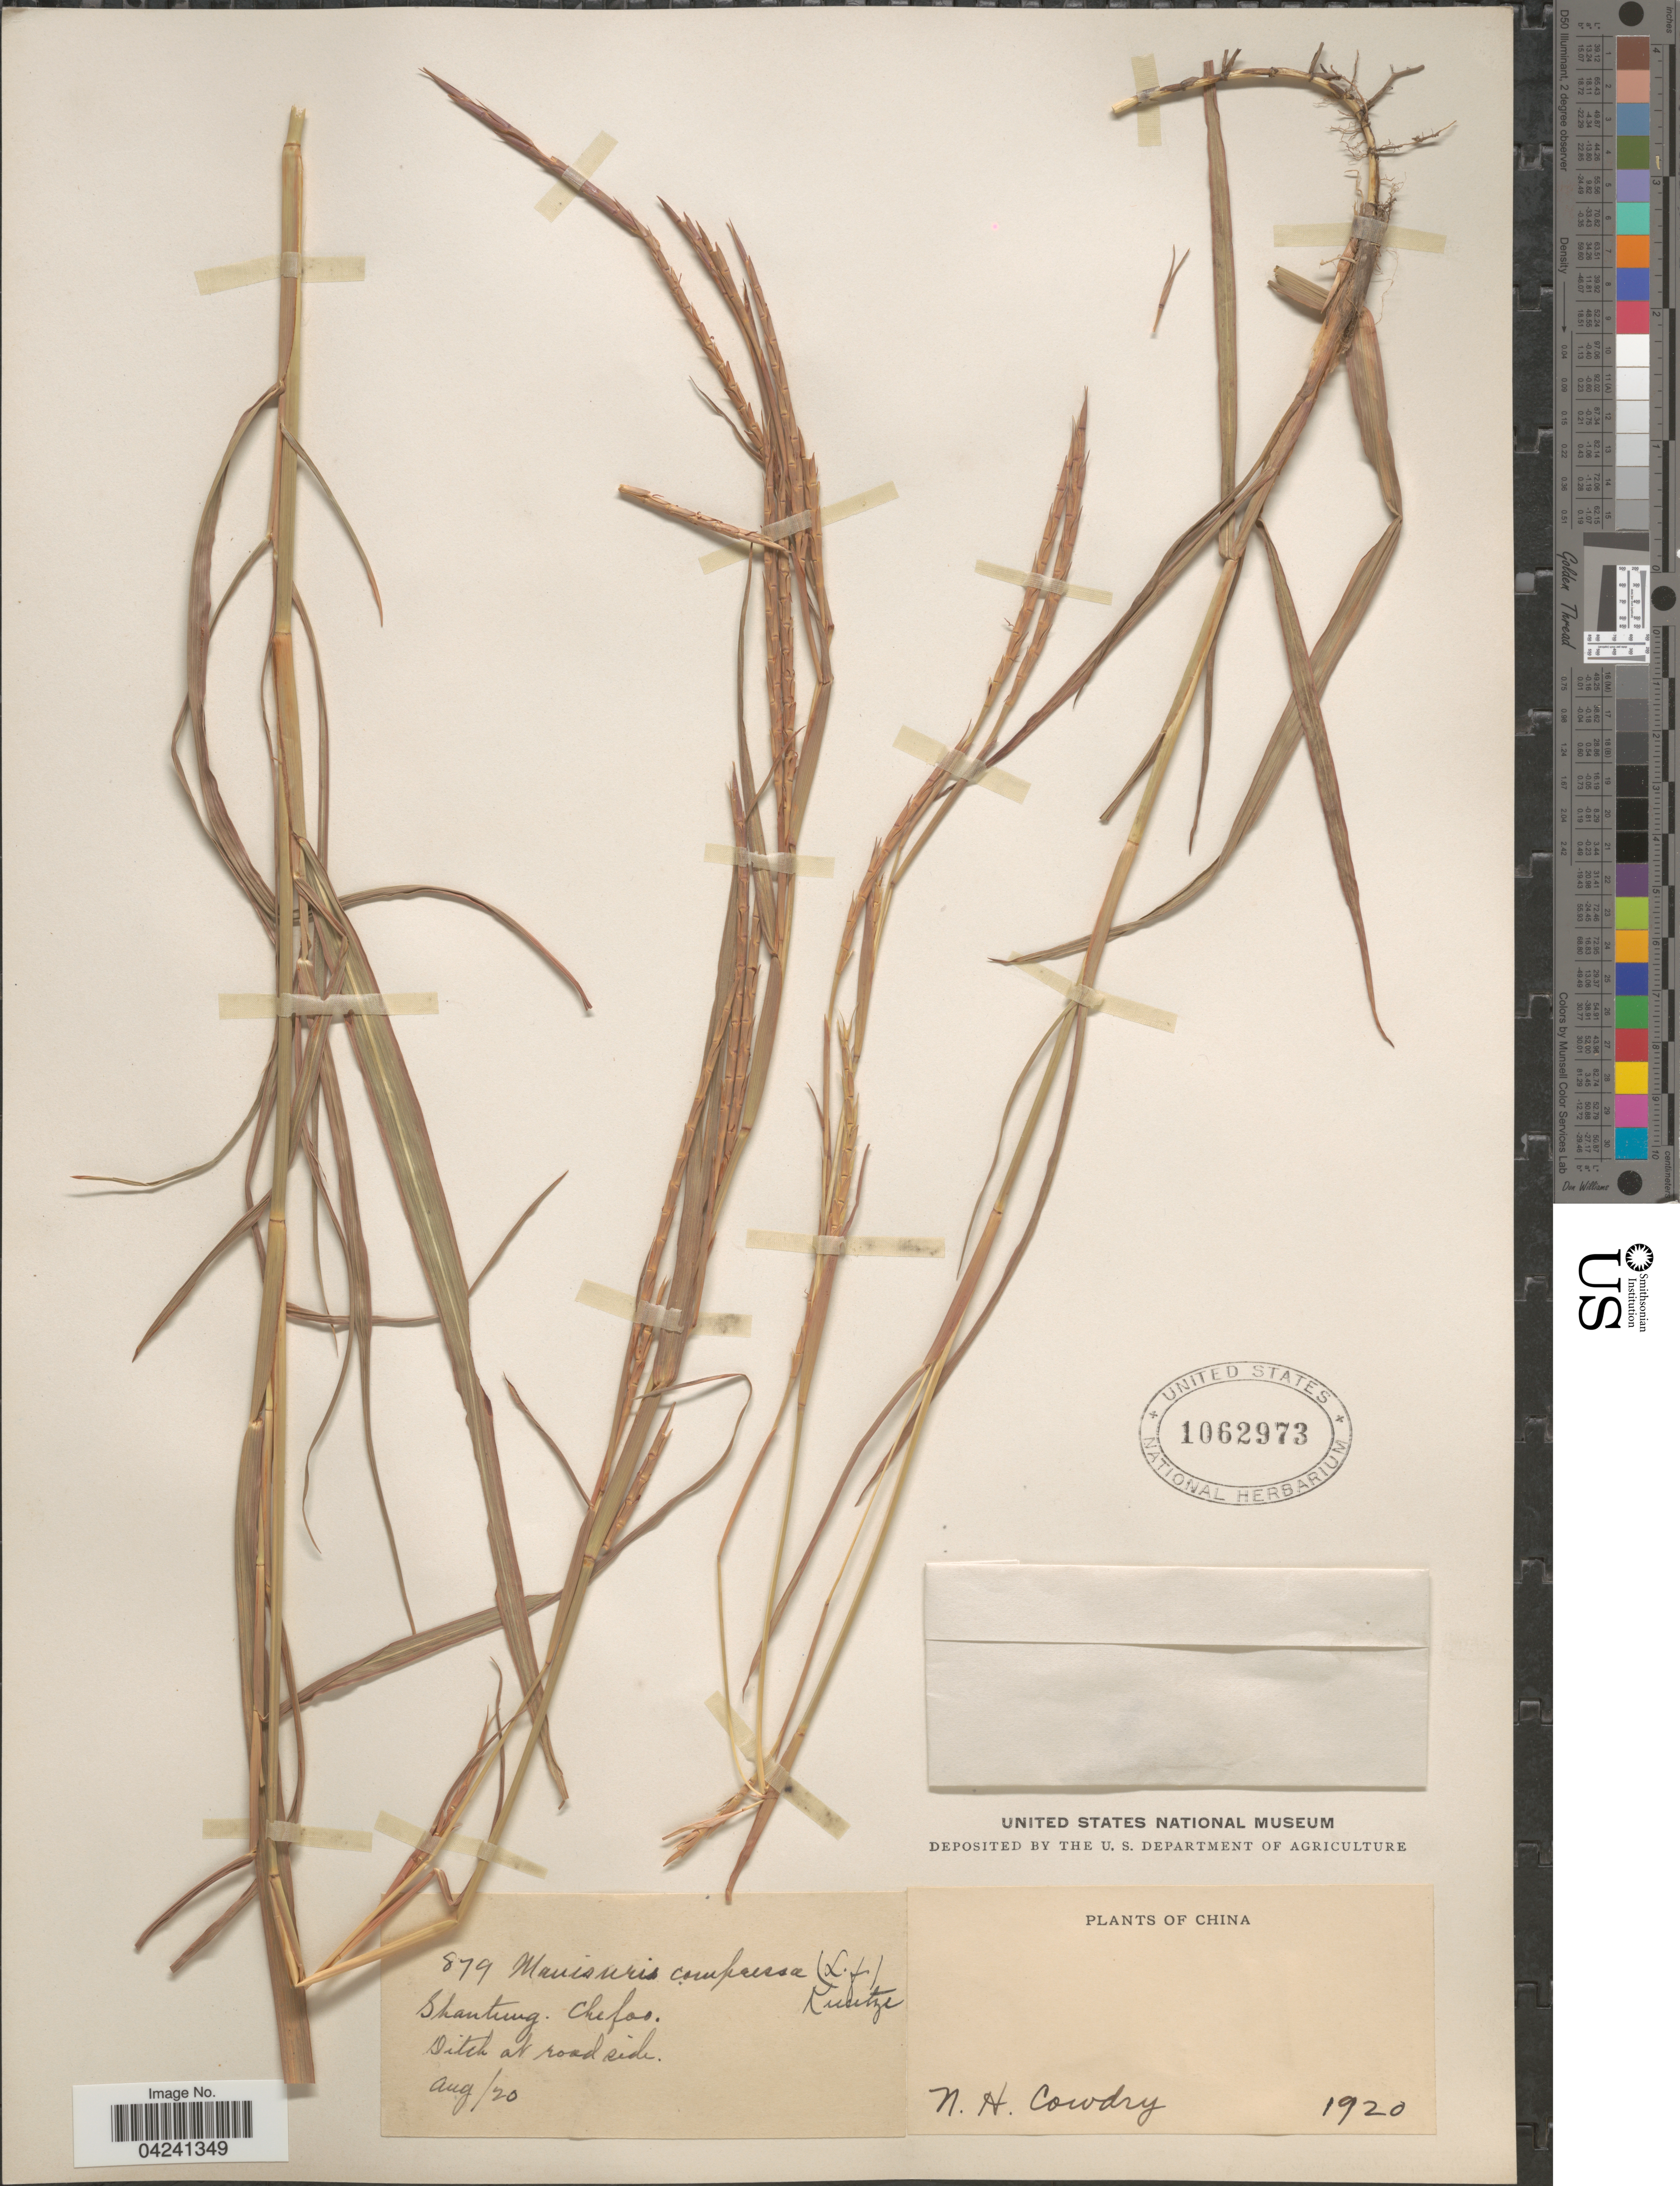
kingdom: Plantae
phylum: Tracheophyta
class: Liliopsida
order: Poales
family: Poaceae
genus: Hemarthria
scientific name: Hemarthria compressa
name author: (L.) R. Br.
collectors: N. H. Cowdry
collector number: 879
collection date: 1920-08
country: China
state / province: Shandong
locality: Shantung. Chefoo. Ditch at roadside.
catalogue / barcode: US 1062973